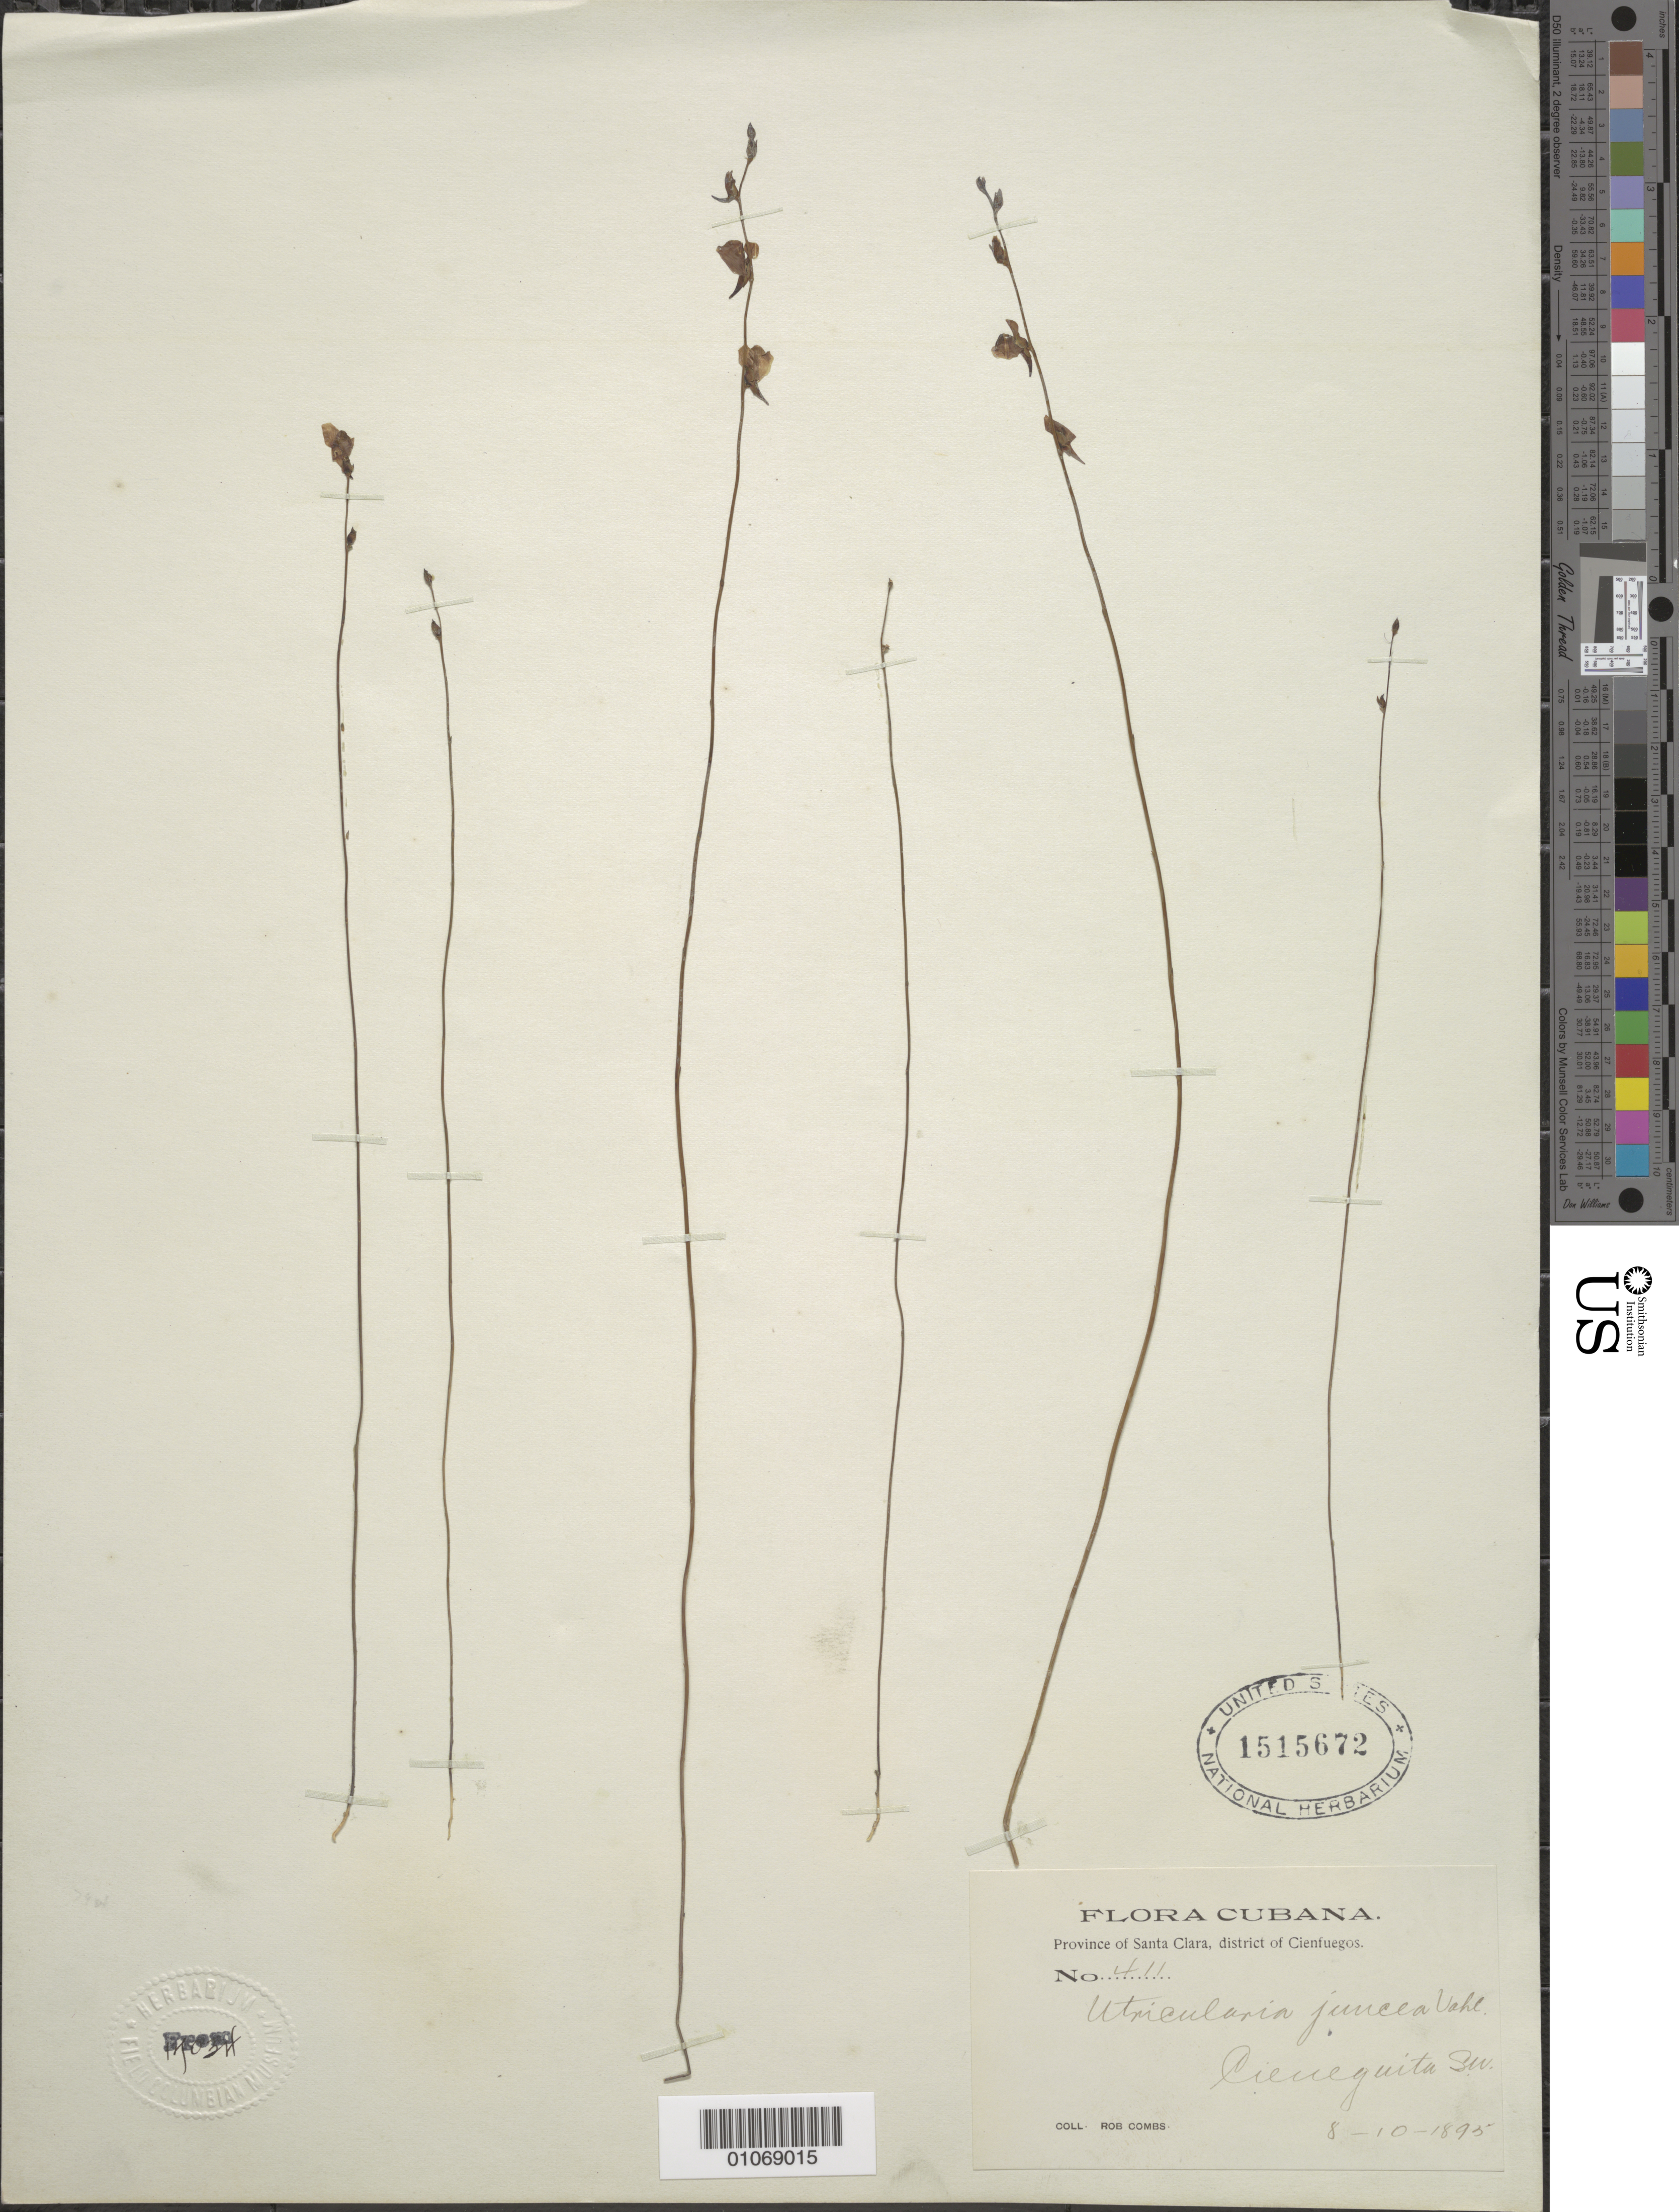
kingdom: Plantae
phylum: Tracheophyta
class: Magnoliopsida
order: Lamiales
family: Lentibulariaceae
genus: Utricularia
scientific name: Utricularia juncea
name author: Vahl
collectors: R. Combs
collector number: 411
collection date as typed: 08 Oct 1895 or 10 Aug 1895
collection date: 1895-08-10 or 1895-10-08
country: Cuba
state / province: Villa Clara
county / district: Santa Clara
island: Cuba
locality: District of Cienfuegos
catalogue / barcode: US 1515672